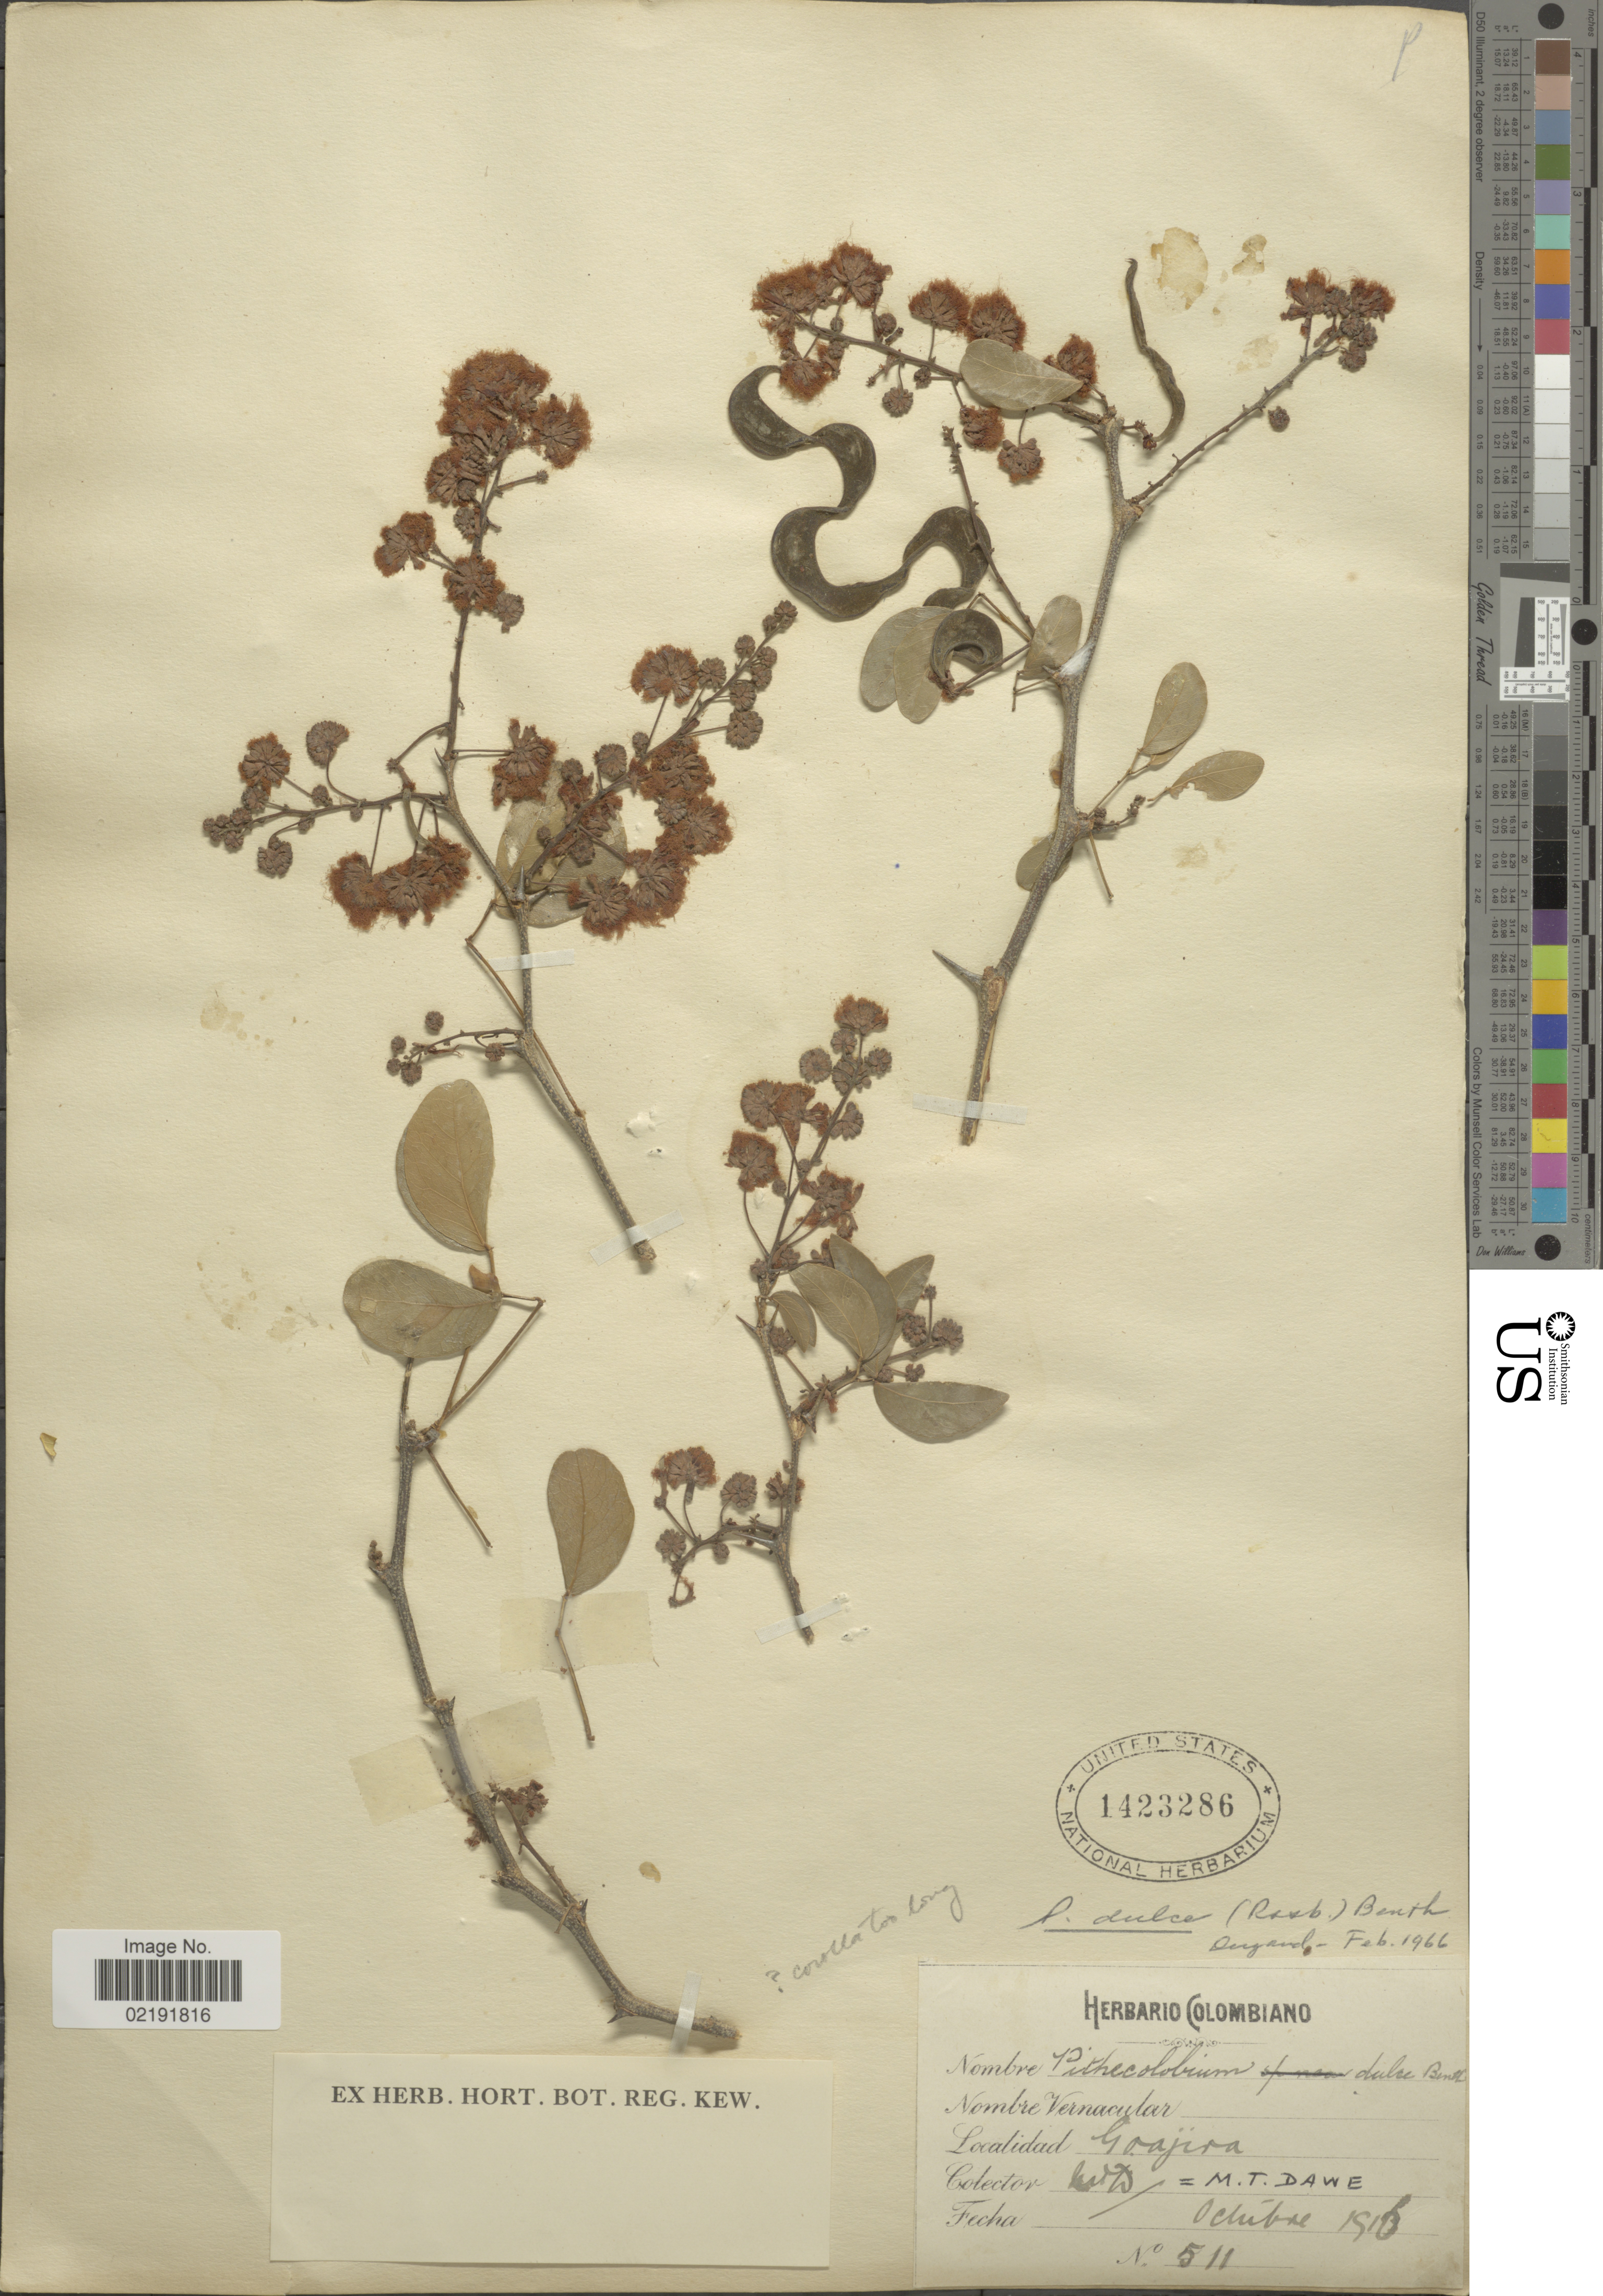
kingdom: Plantae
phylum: Tracheophyta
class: Magnoliopsida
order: Fabales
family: Fabaceae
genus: Pithecellobium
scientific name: Pithecellobium dulce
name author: (Roxb.) Benth.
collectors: M. T. Dawe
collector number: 511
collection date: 1916-10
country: Colombia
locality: Goajira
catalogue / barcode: US 1423286